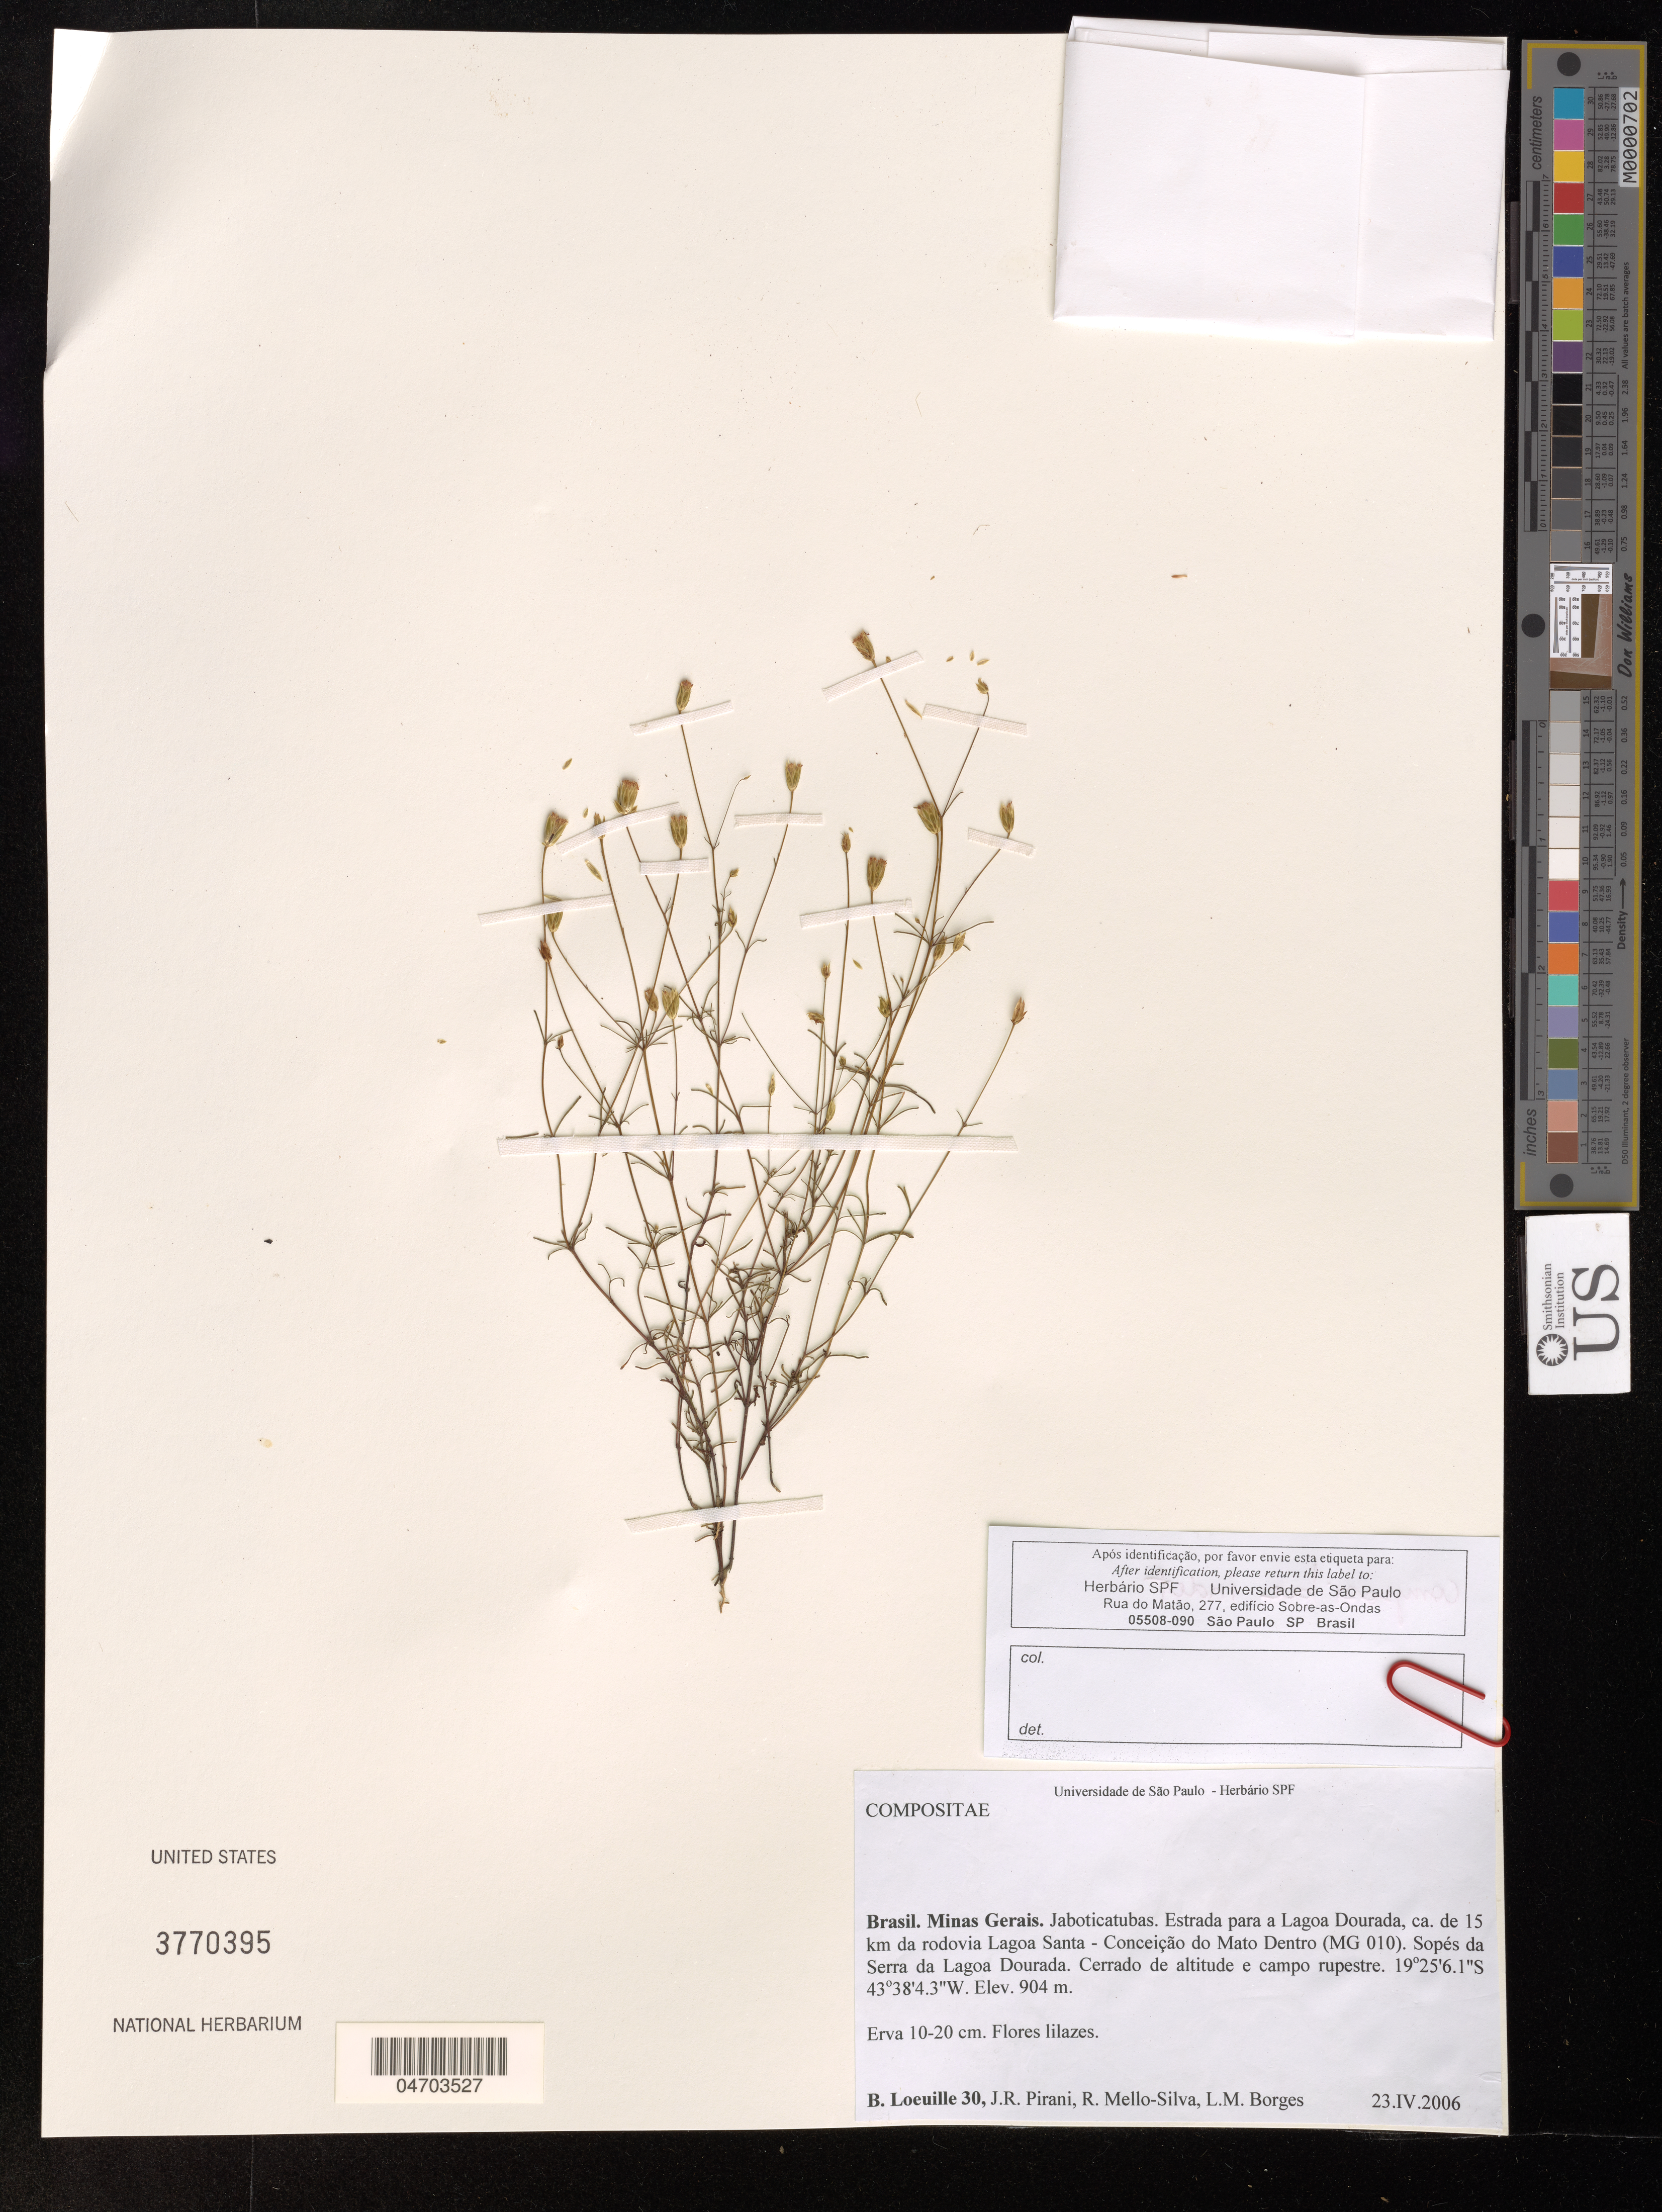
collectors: B. Loeuille, J. Pirani & R. Mello-Silva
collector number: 30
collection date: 2006-04-23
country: Brazil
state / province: Minas Gerais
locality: Jaboticatubas. Estrada para a Lagoa Dourada, ca. de 15 km.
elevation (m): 904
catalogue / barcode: US 3770395